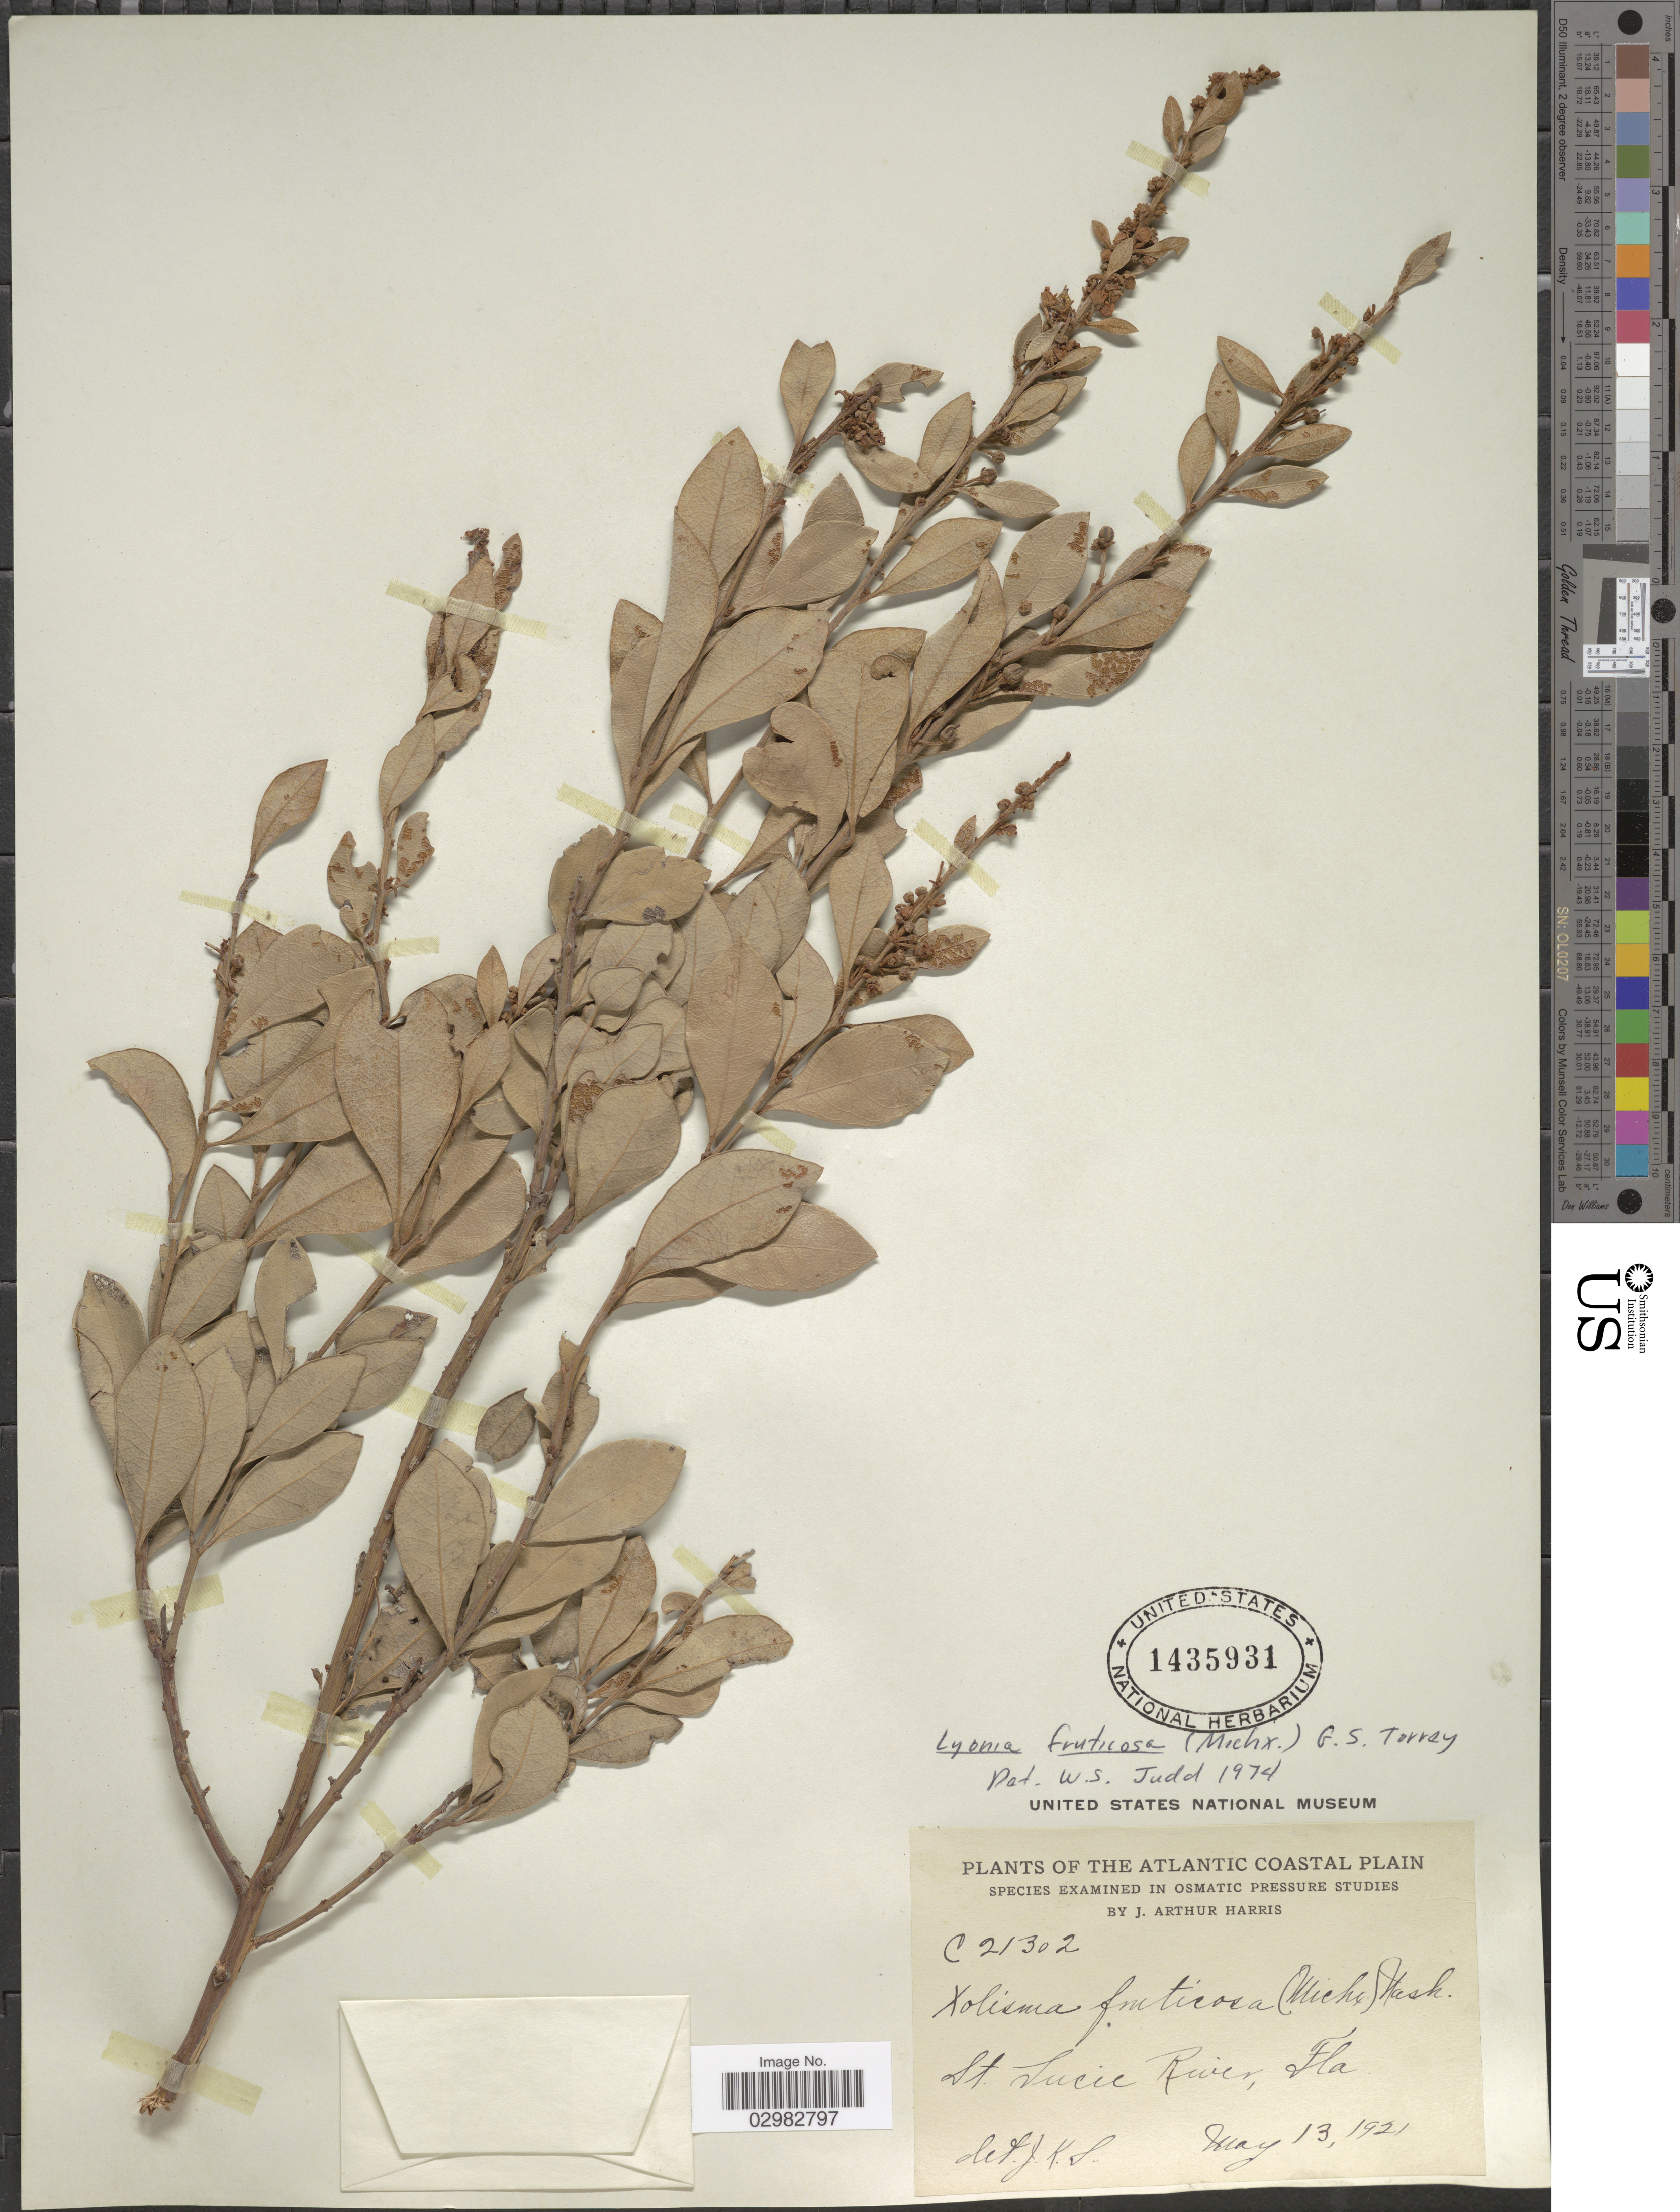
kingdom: Plantae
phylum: Tracheophyta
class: Magnoliopsida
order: Ericales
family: Ericaceae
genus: Lyonia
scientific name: Lyonia fruticosa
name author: (Michx.) G.S. Torr.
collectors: J. A. Harris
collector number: C21302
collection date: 1921-05-13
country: United States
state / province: Florida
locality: Atlantic Coastal Plain, St. Lucie River.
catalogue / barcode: US 1435931